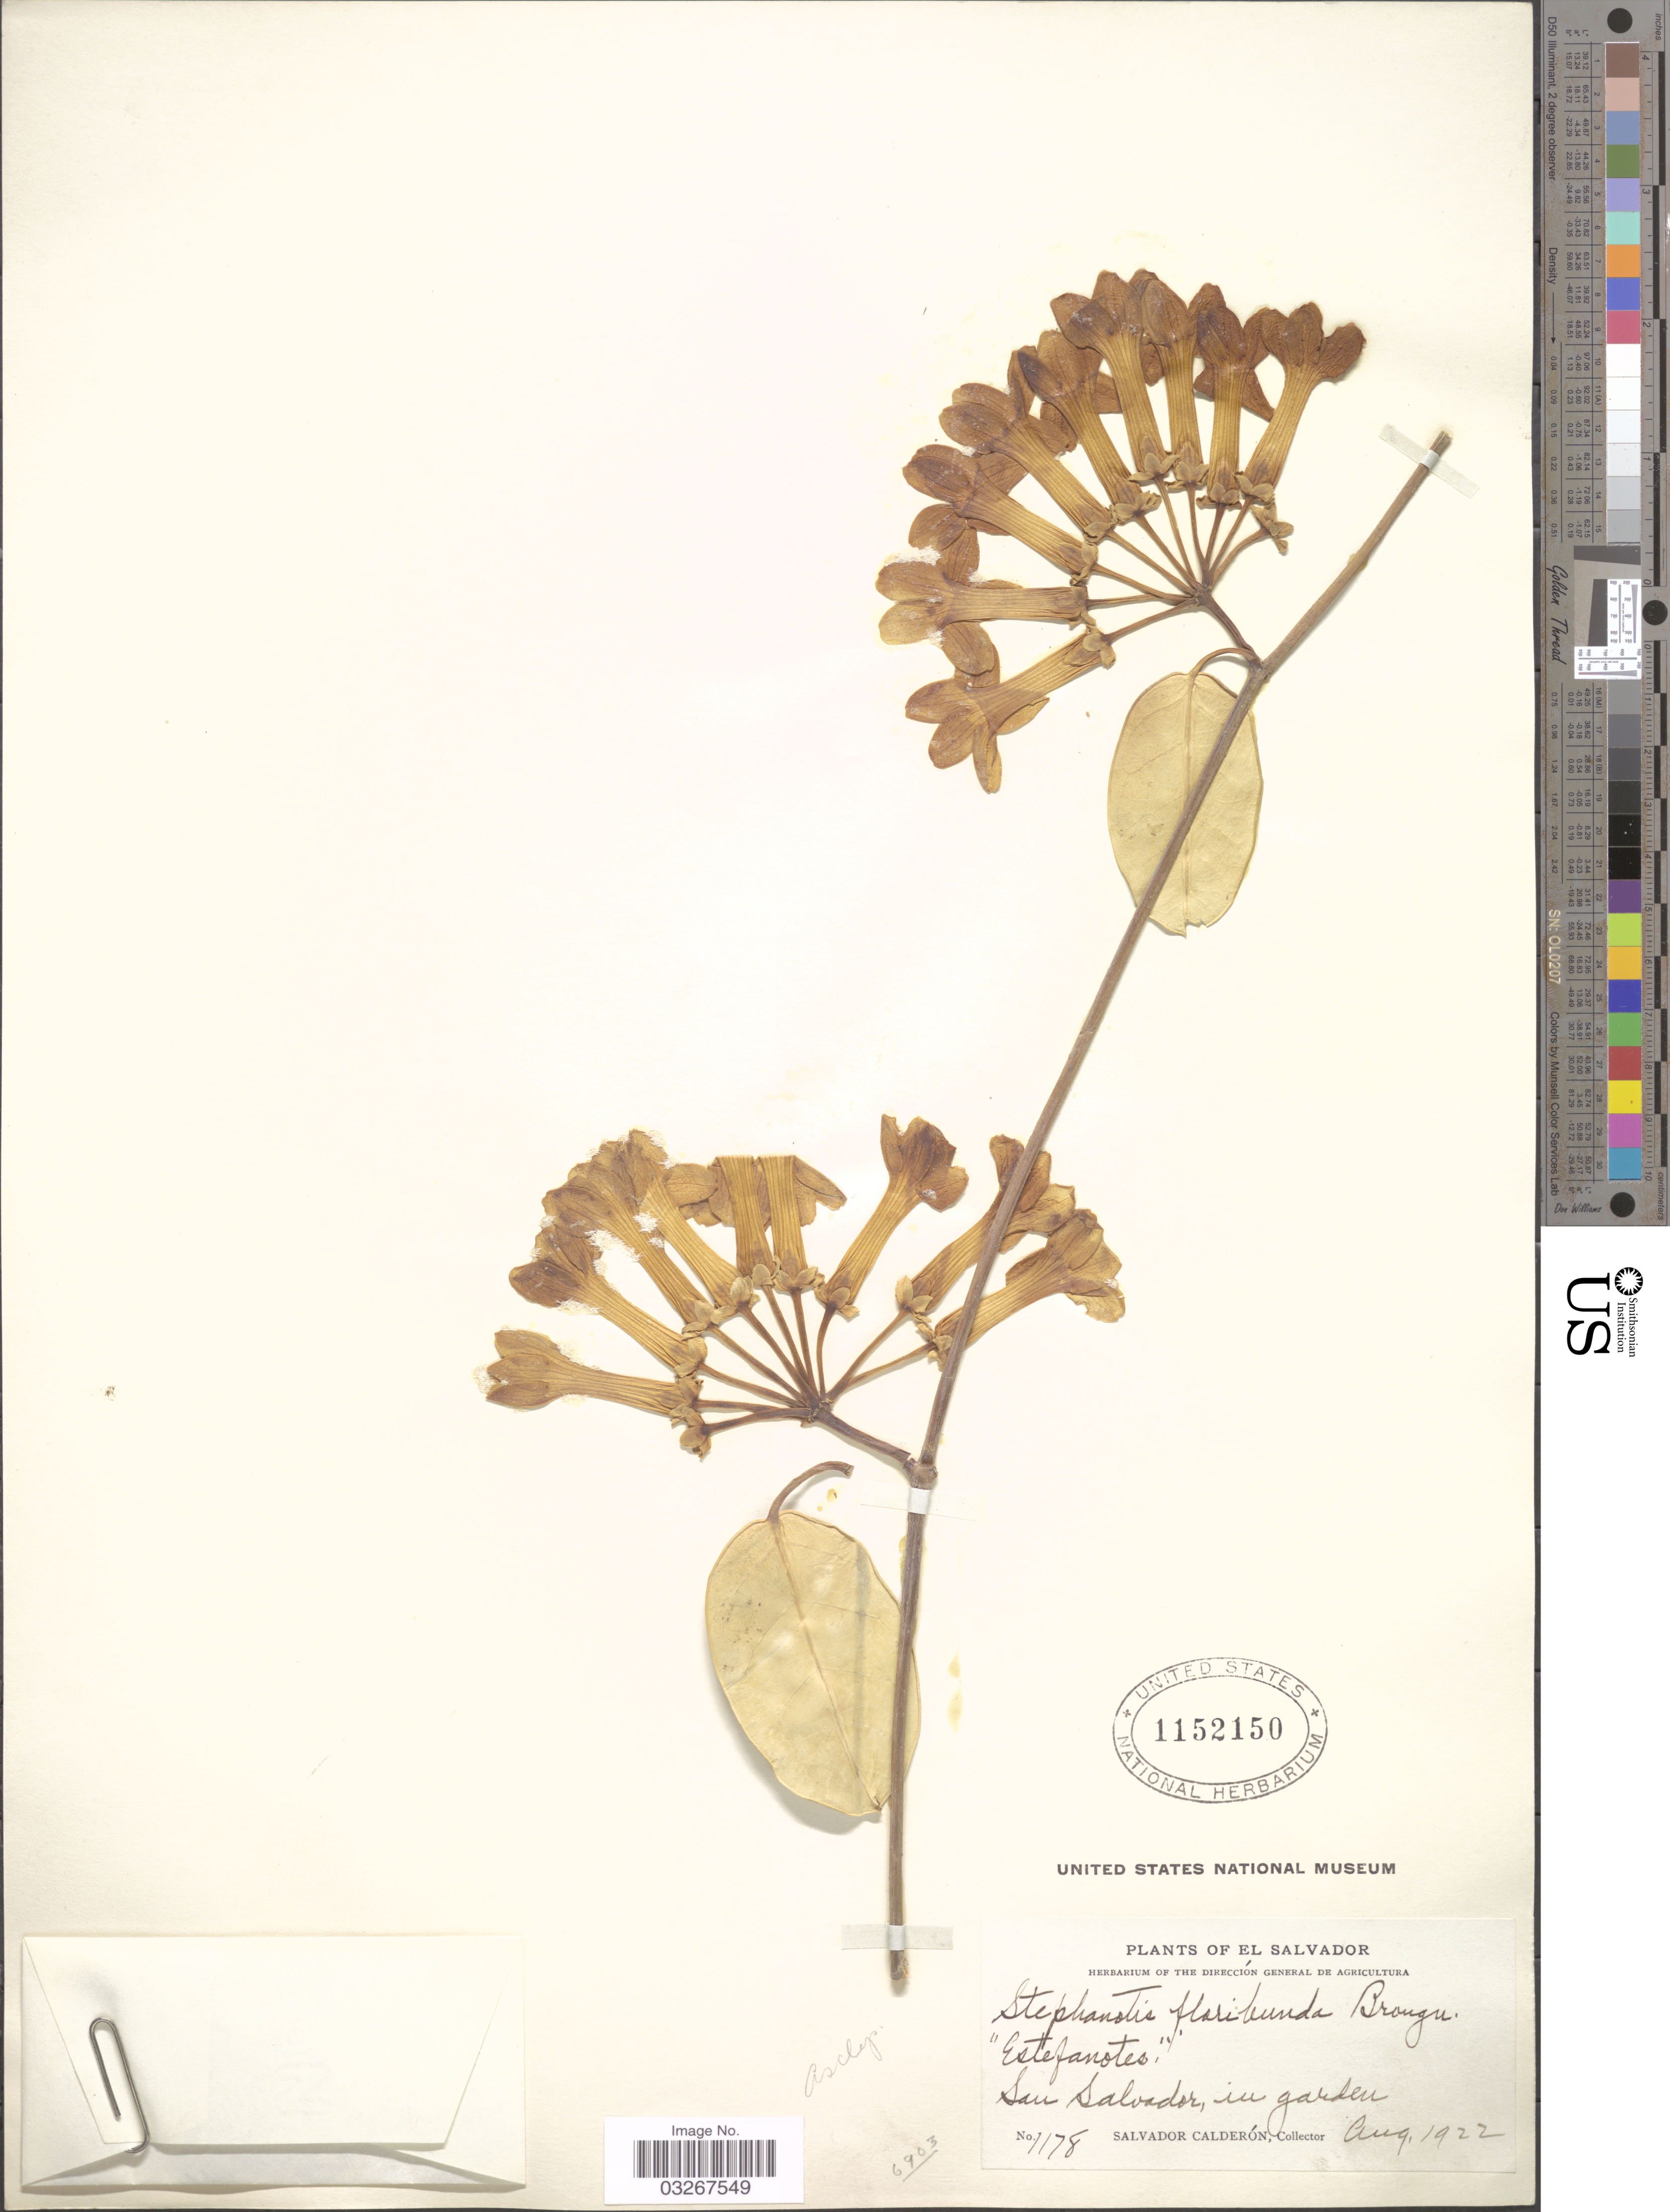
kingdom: Plantae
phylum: Tracheophyta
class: Magnoliopsida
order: Gentianales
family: Apocynaceae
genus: Stephanotis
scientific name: Stephanotis floribunda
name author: Brongn.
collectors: S. Calderón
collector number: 1178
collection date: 1922-08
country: El Salvador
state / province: San Salvador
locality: San Salvador, in garden.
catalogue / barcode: US 1152150